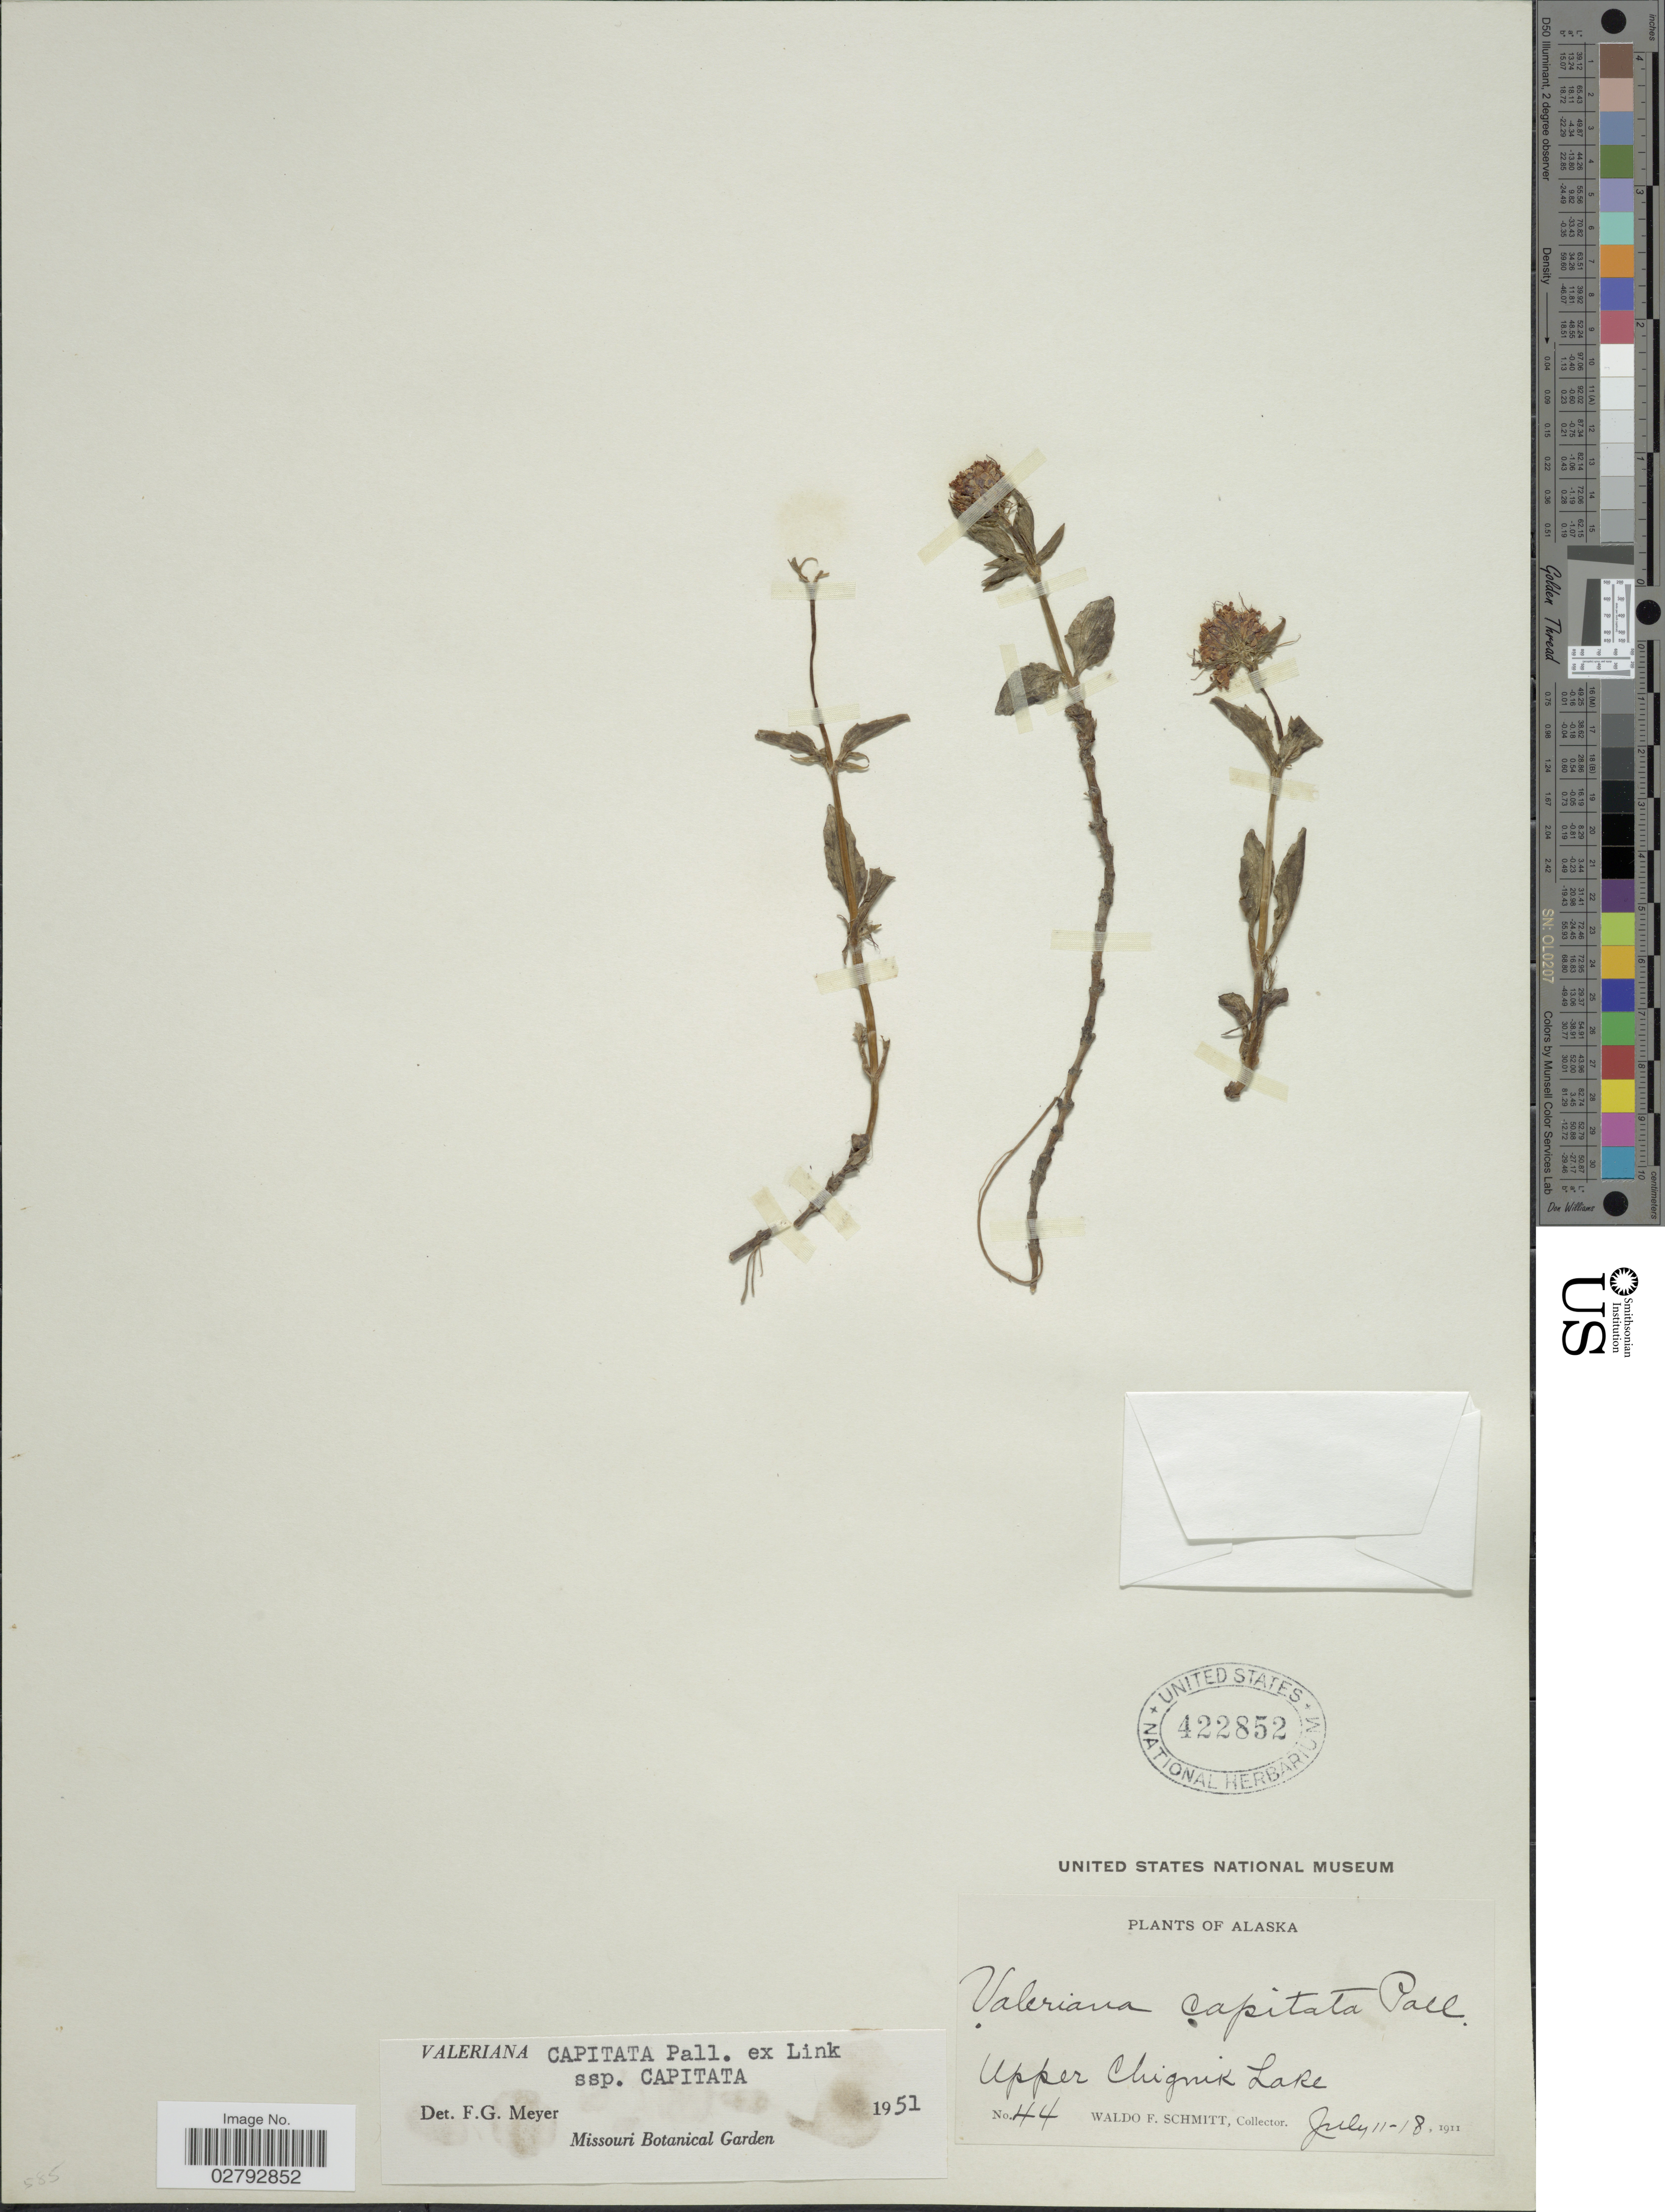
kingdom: Plantae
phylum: Tracheophyta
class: Magnoliopsida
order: Dipsacales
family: Caprifoliaceae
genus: Valeriana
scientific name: Valeriana capitata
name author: Link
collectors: W. F. Schmitt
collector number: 44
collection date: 1911-07-11/1911-07-18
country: United States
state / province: Alaska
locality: Upper Chignik Lake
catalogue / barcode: US 422852